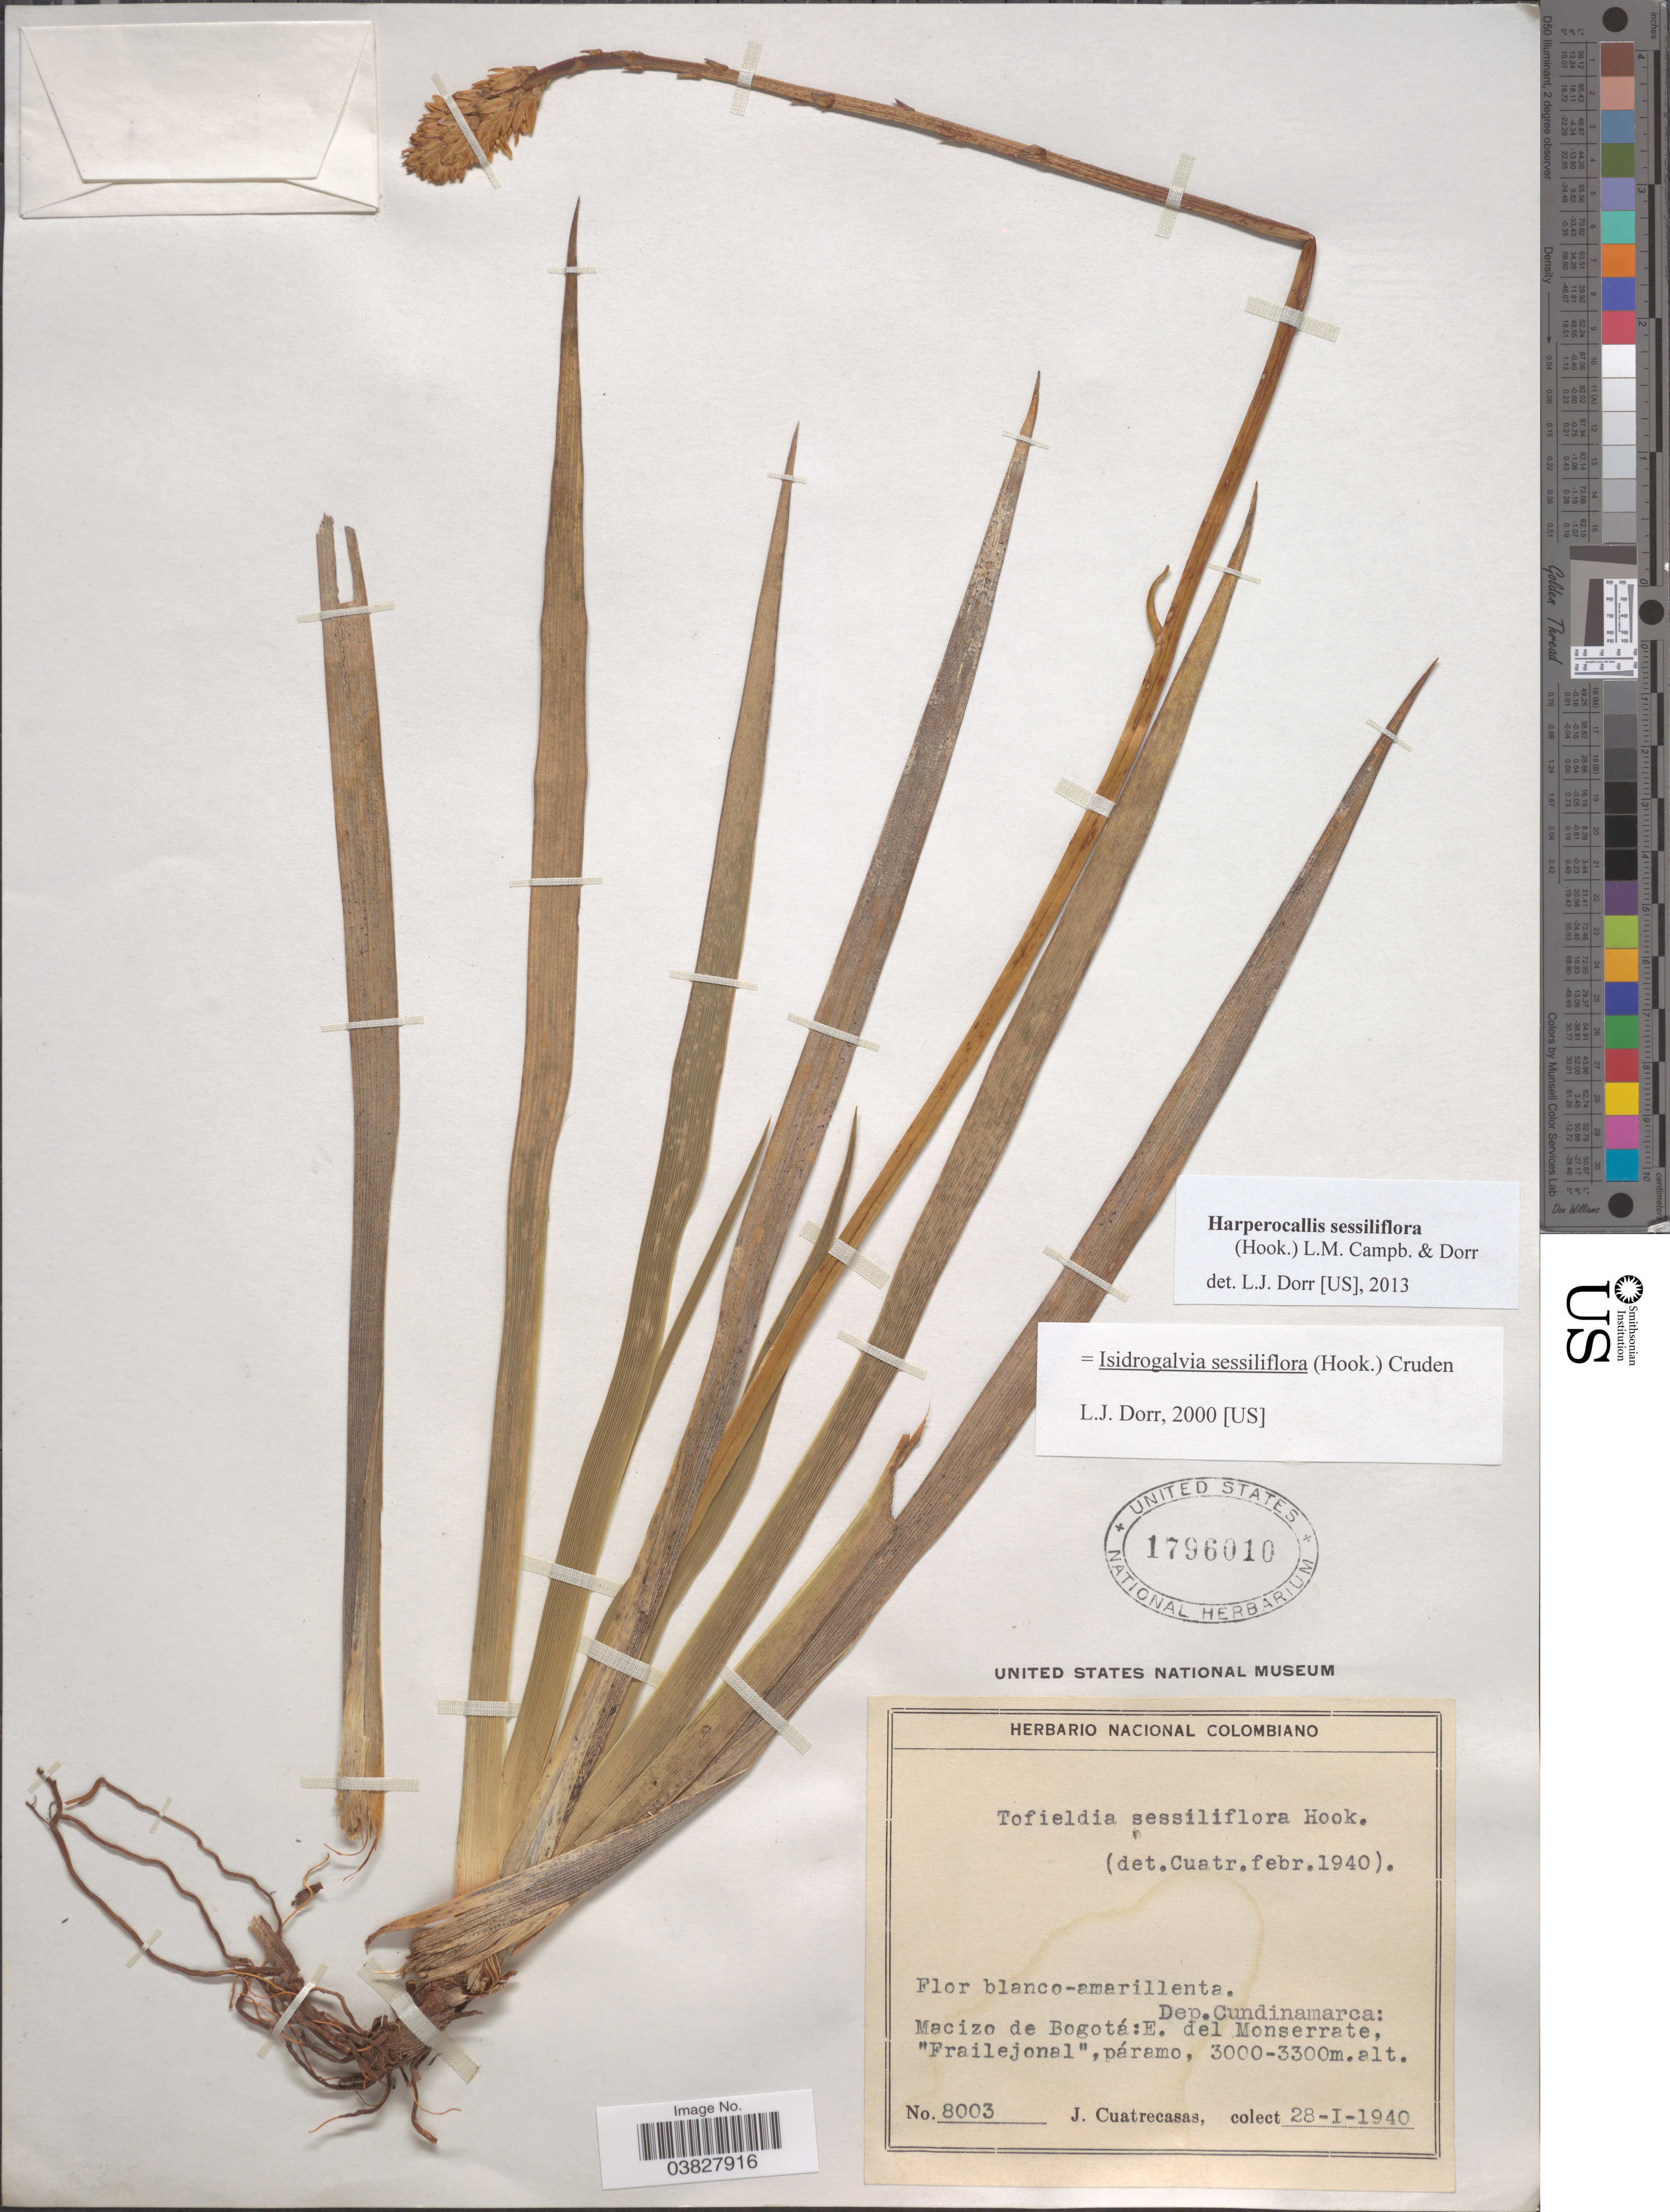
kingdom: Plantae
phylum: Tracheophyta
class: Liliopsida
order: Alismatales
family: Tofieldiaceae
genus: Harperocallis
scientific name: Harperocallis sessiliflora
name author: (Hook.) L.M. Campb. & Dorr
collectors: J. Cuatrecasas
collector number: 8003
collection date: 1940-01-28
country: Colombia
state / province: Cundinamarca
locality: Dep. Cundinamarca. Macizo de Bogotá: E. del Monserrate, "Frailejonal", páramo.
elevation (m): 3000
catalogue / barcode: US 1796010